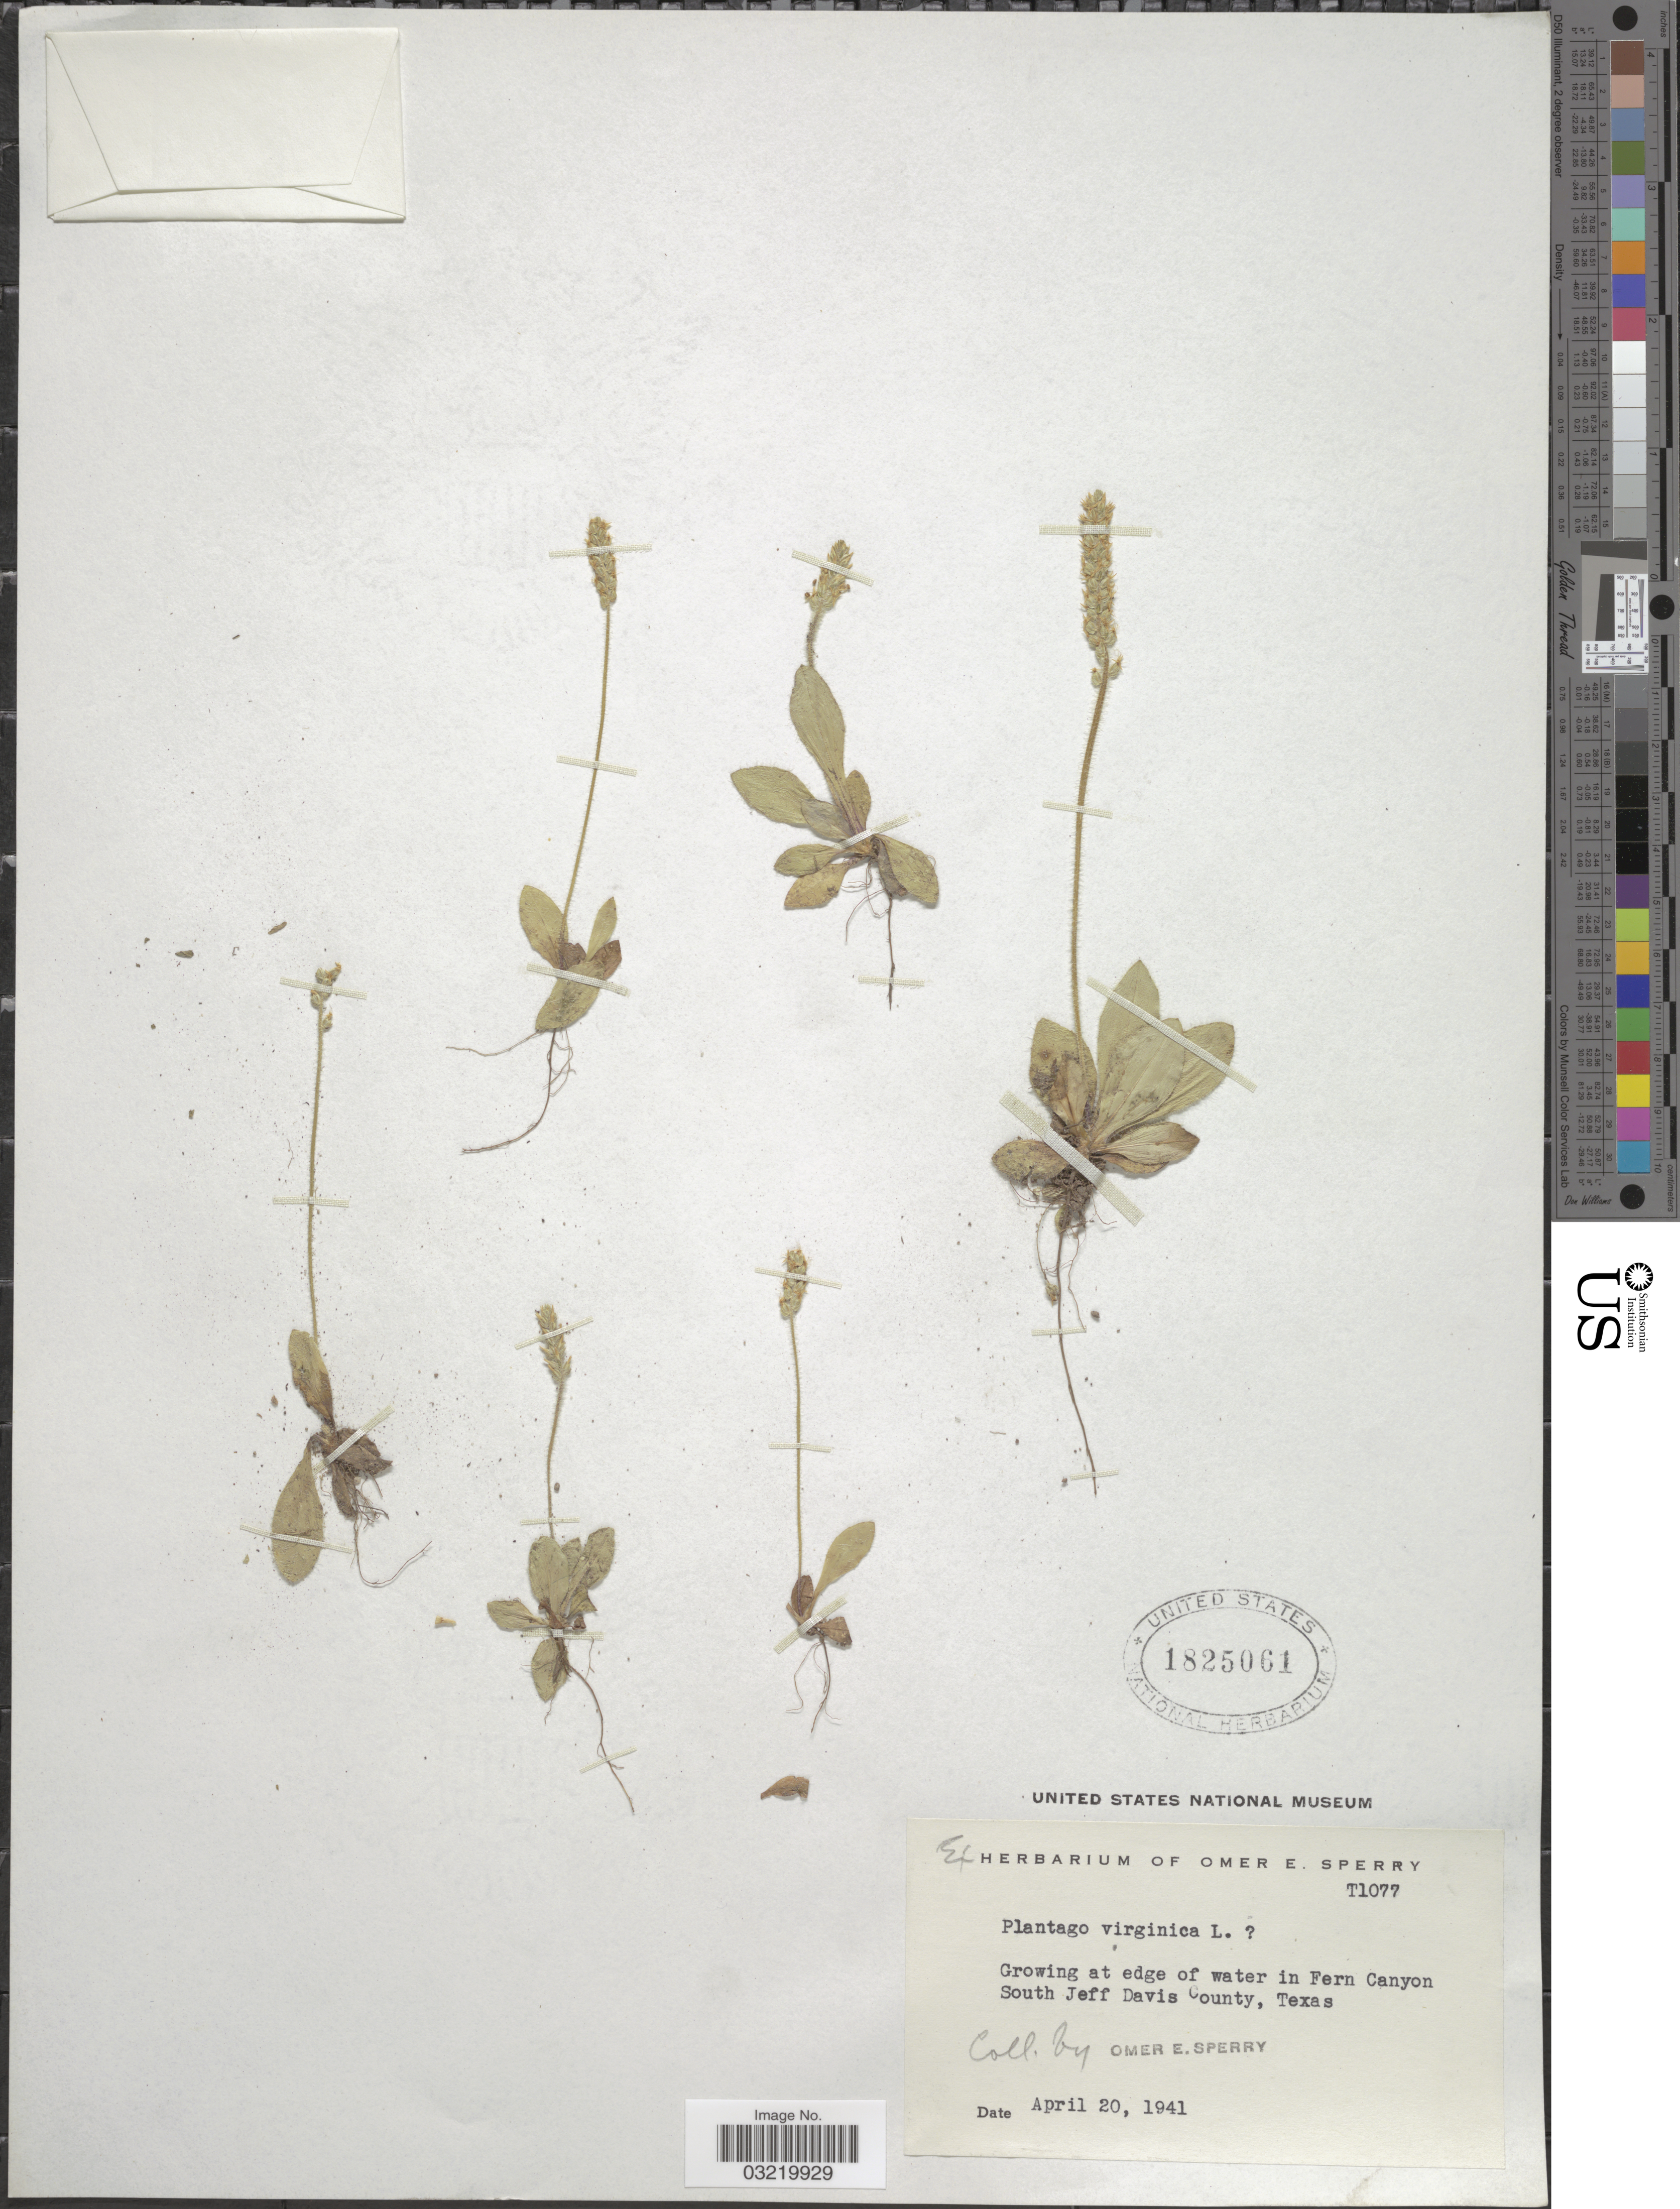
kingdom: Plantae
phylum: Tracheophyta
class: Magnoliopsida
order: Lamiales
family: Plantaginaceae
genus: Plantago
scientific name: Plantago virginica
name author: L.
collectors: O. E. Sperry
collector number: T1077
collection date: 1941-04-20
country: United States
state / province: Texas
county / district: Jeff Davis Co.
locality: Growing at edge of water Fern Canyon South Jeff Davis County.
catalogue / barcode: US 1825061